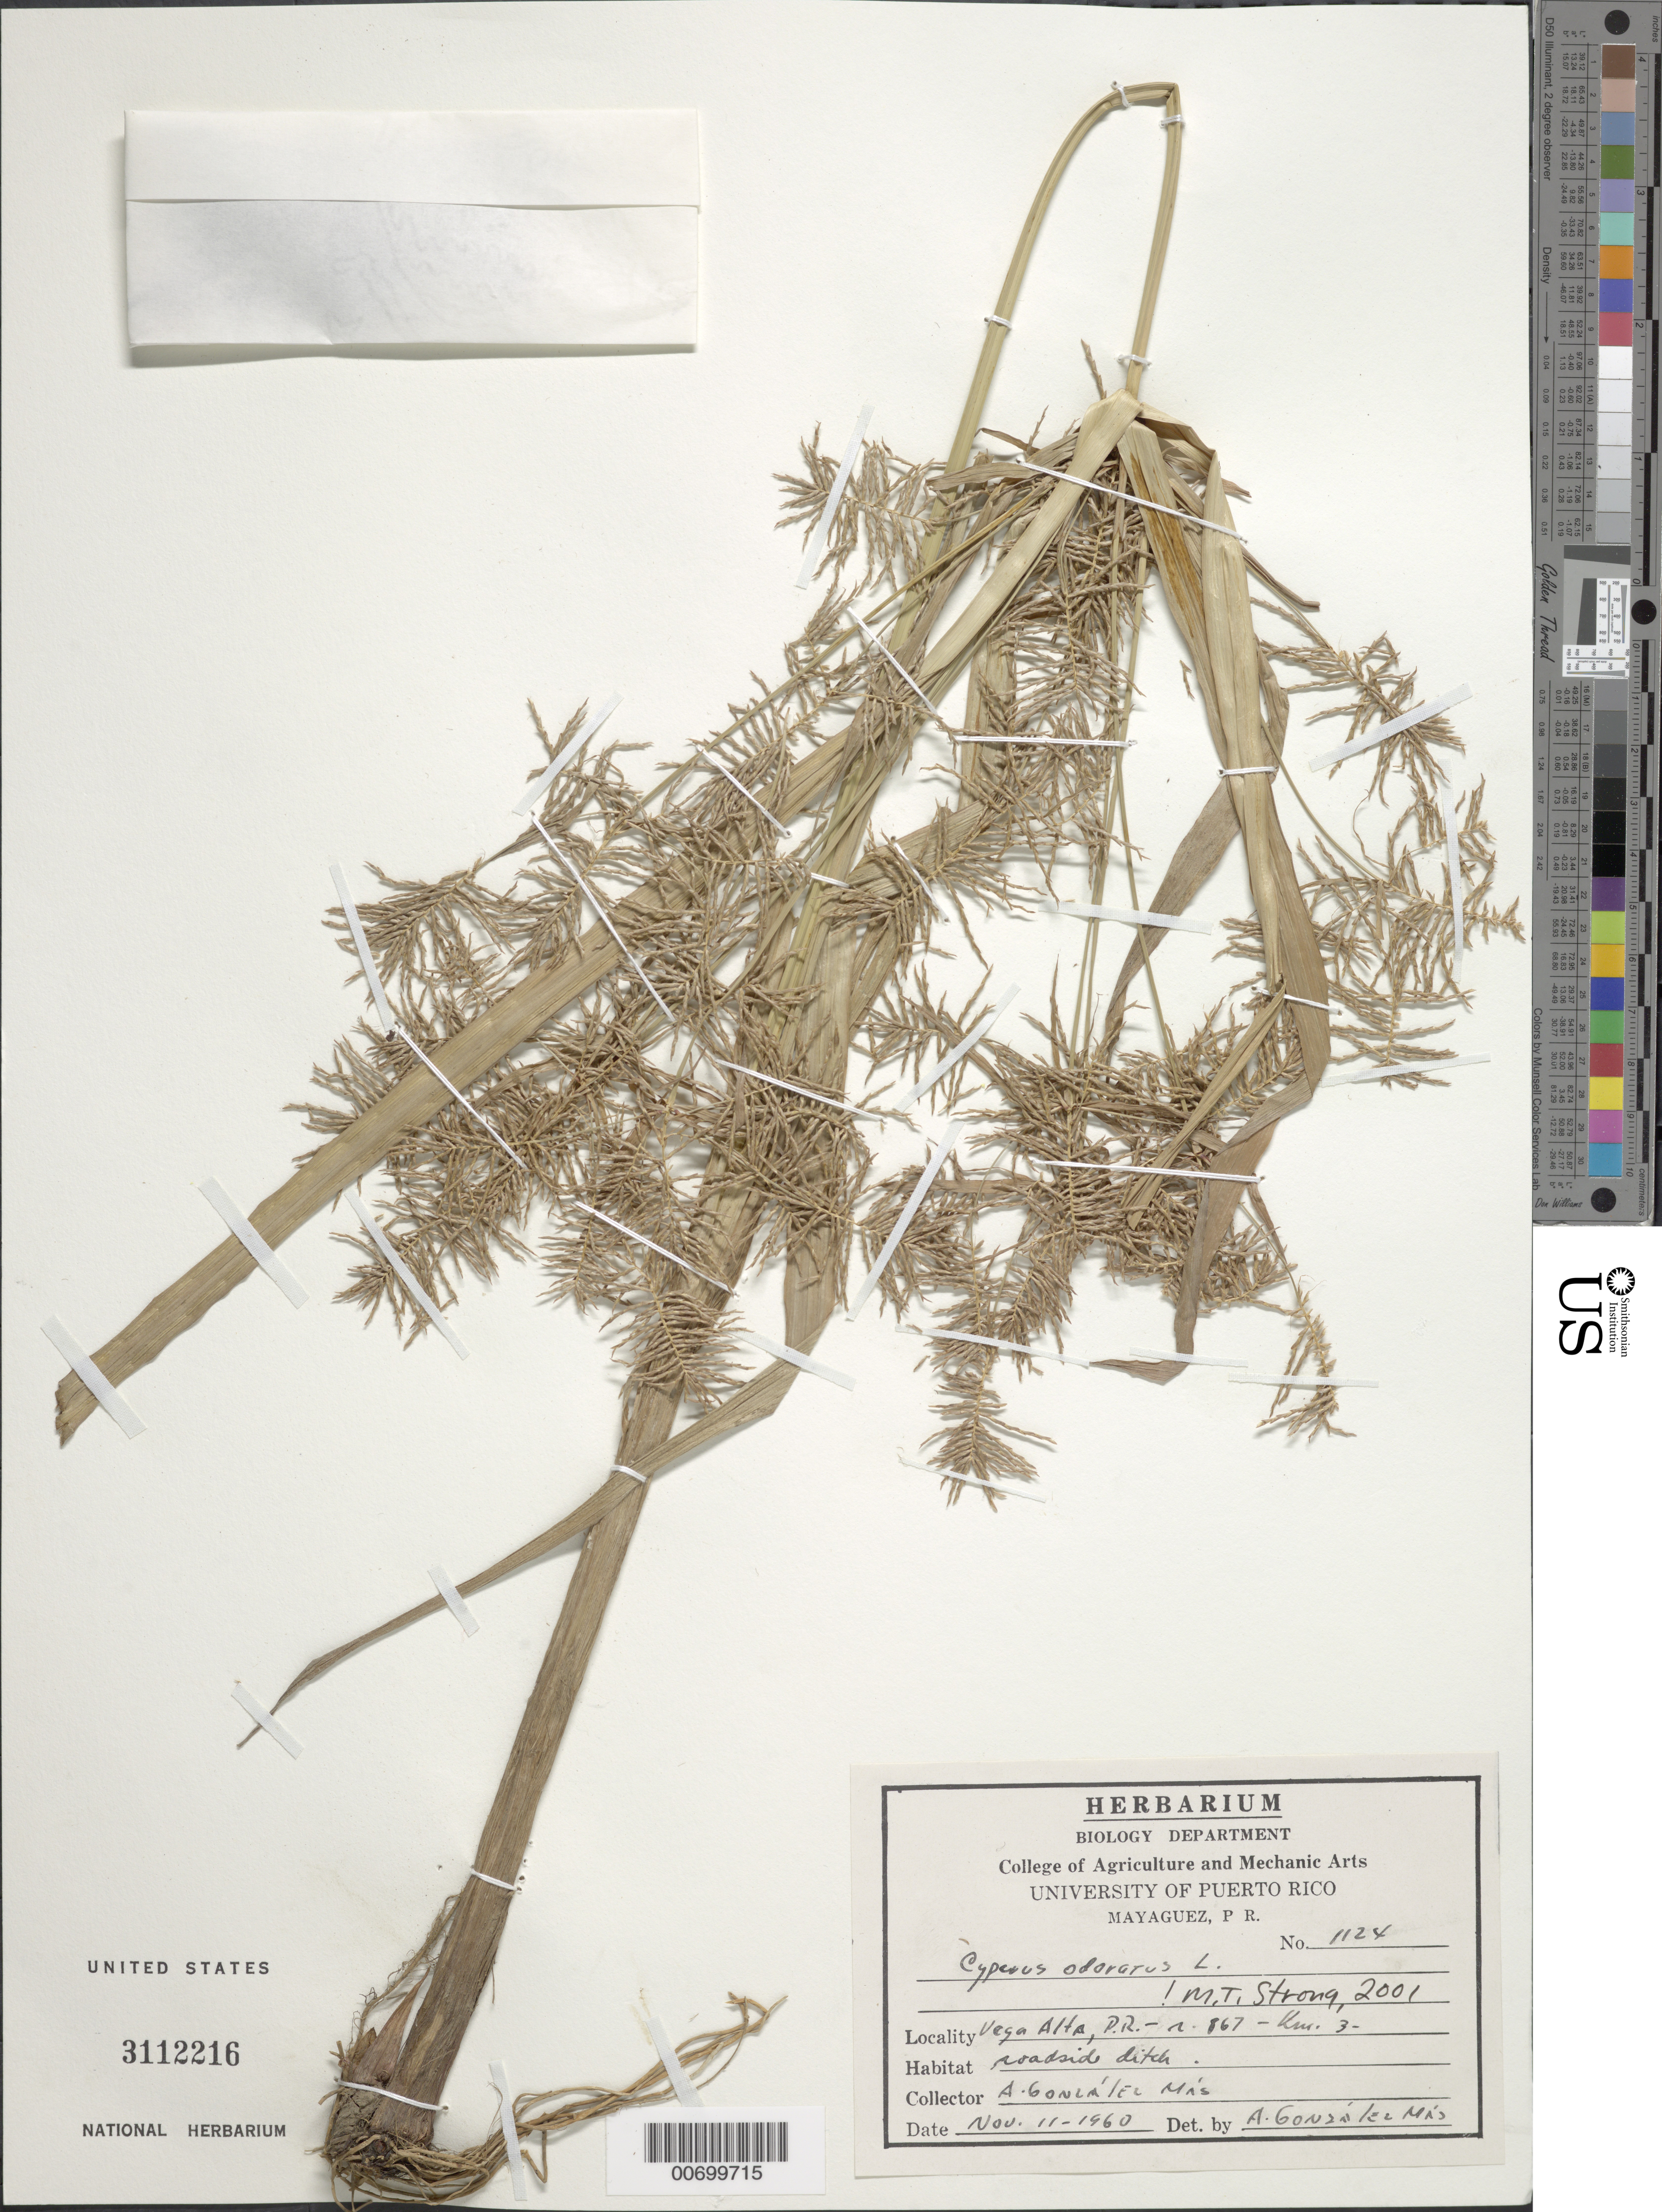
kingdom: Plantae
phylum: Tracheophyta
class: Liliopsida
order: Poales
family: Cyperaceae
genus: Cyperus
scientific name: Cyperus odoratus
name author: L.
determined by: Strong, M. T., (US), Smithsonian Institution - National Museum of Natural History (UNITED STATES)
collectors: A. González Más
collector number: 1124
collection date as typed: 11 Nov 1960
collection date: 1960-11-11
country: Puerto Rico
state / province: Vega Alta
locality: Vega Alta: Rd. 167, km 3.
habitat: Roadside ditch.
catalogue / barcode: US 3112216